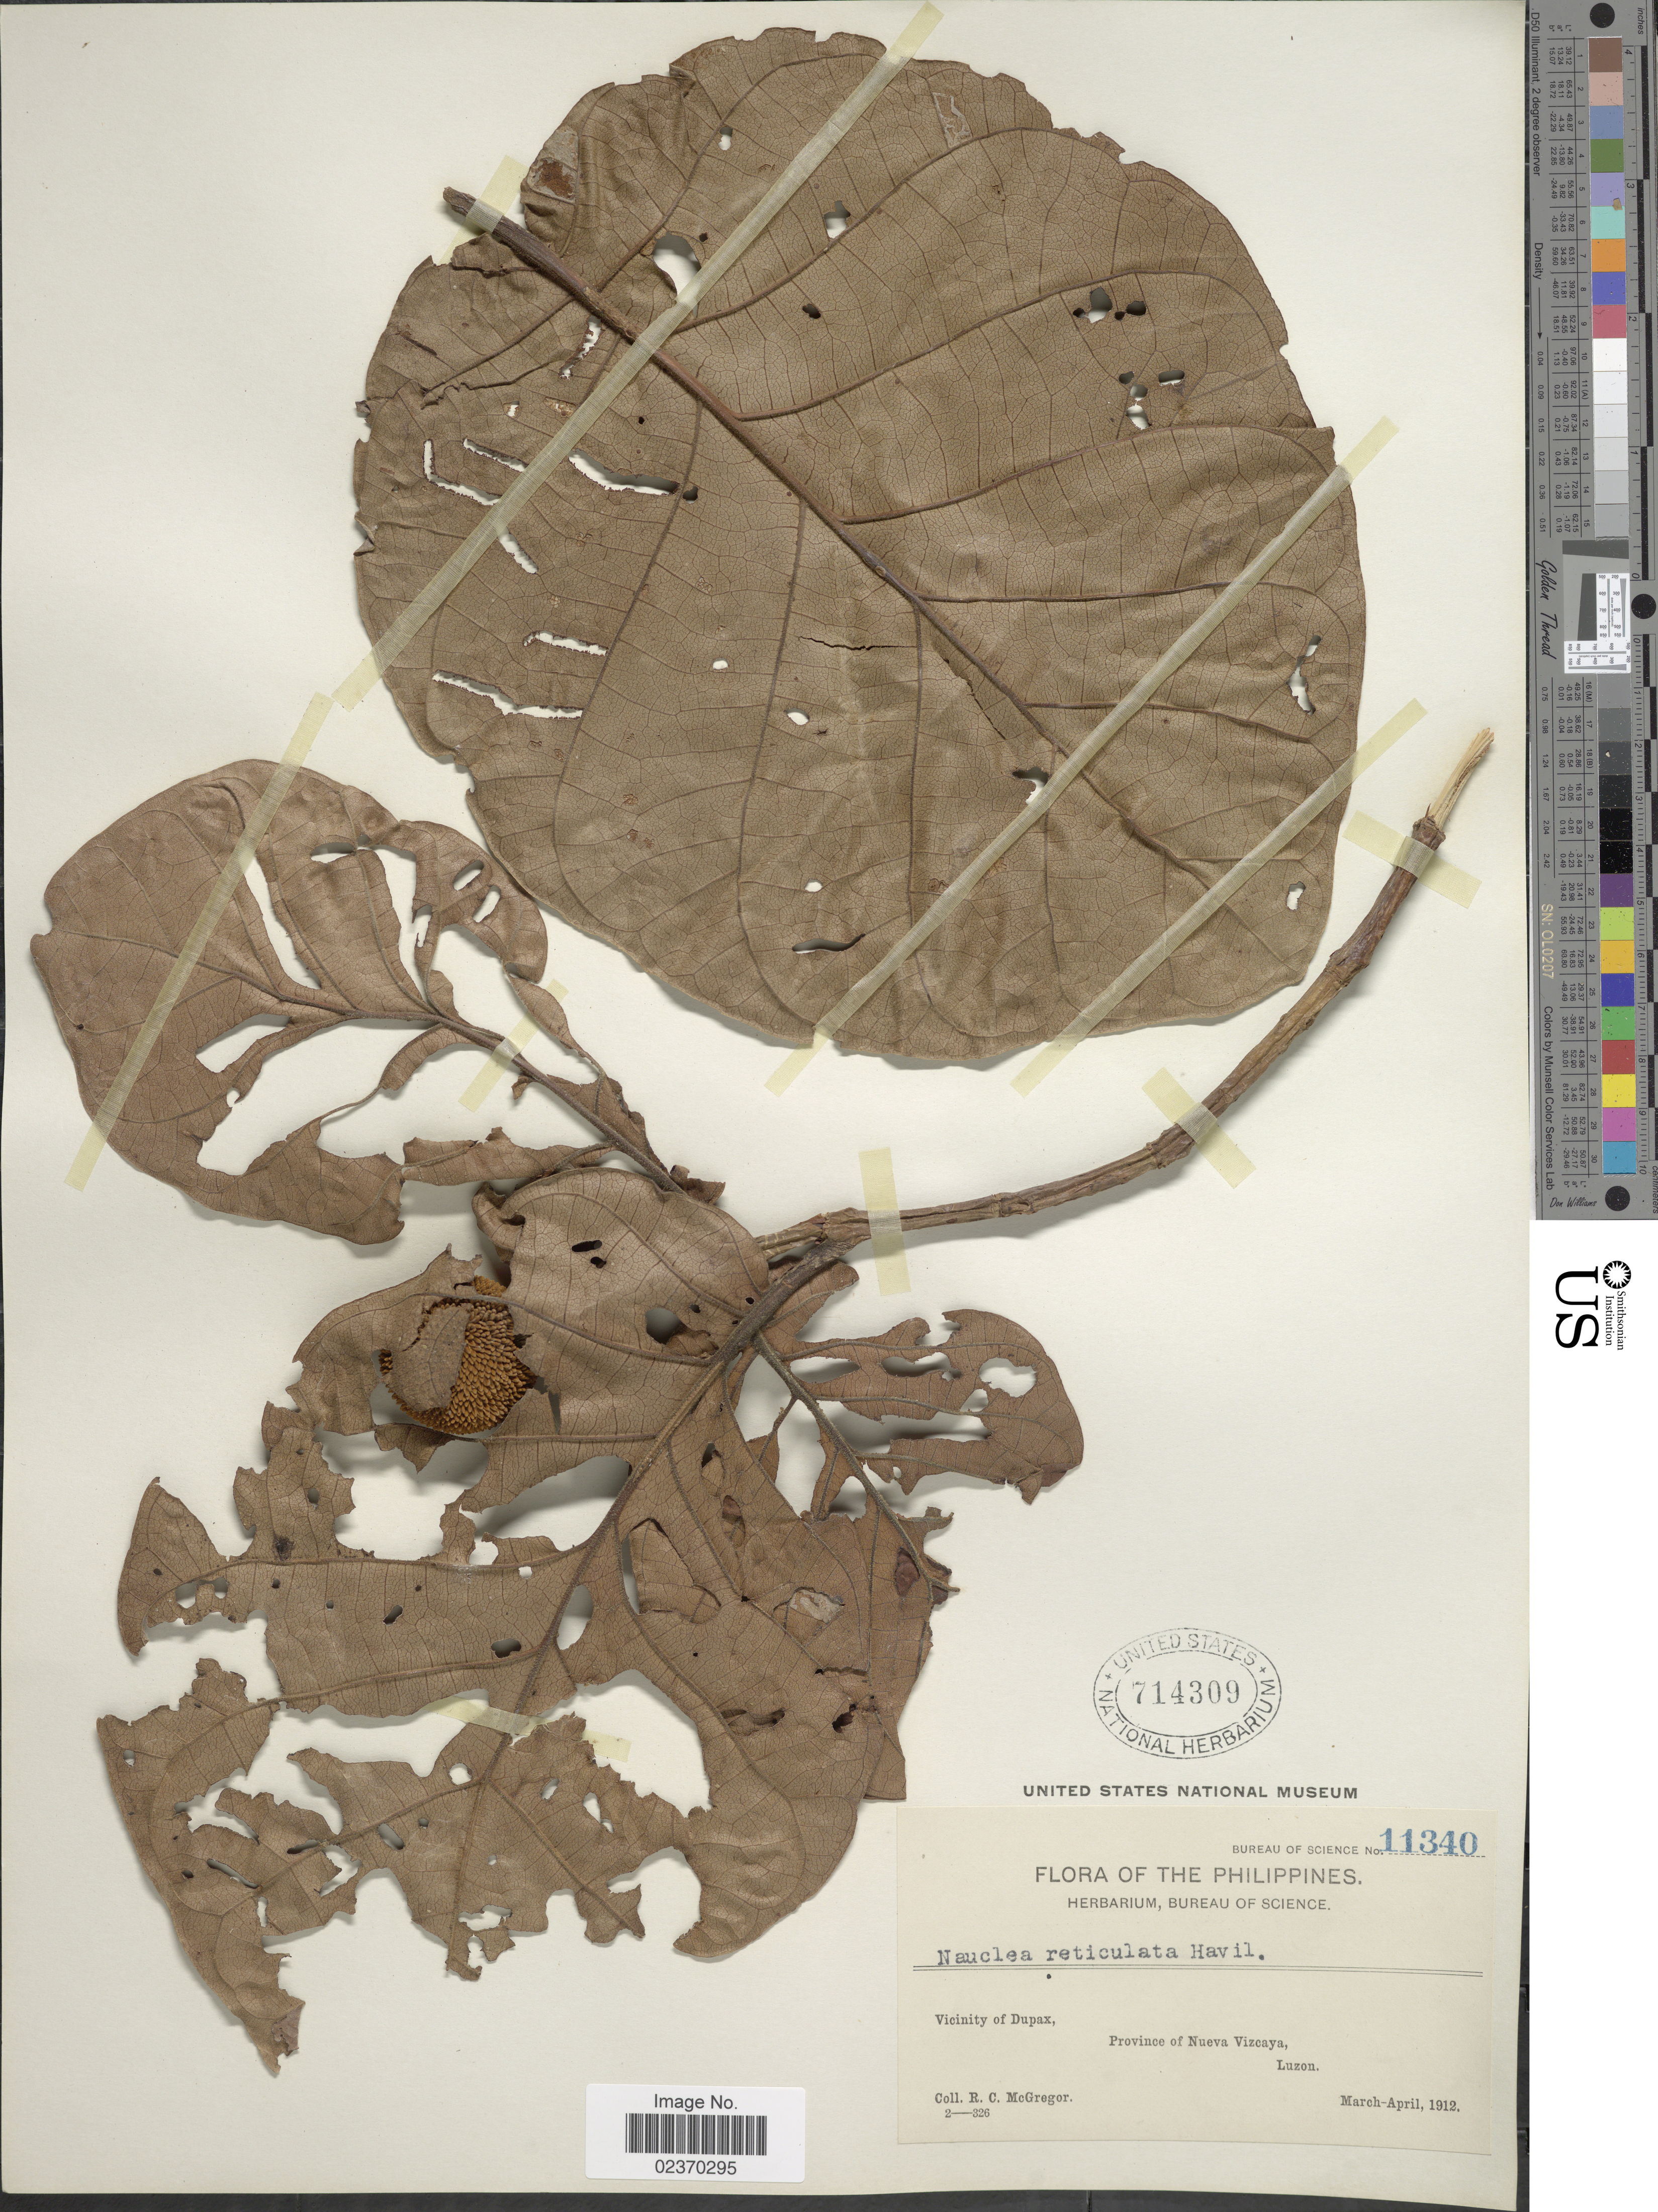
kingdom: Plantae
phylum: Tracheophyta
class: Magnoliopsida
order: Gentianales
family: Rubiaceae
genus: Neonauclea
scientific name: Neonauclea reticulata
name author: (Havil.) Merr.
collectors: R. C. McGregor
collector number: Bureau of Science 11340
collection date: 1912-03/1912-04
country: Philippines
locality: Vicinity of Dupax, Province of Nueva Vizcaya, Luzon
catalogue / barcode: US 714309